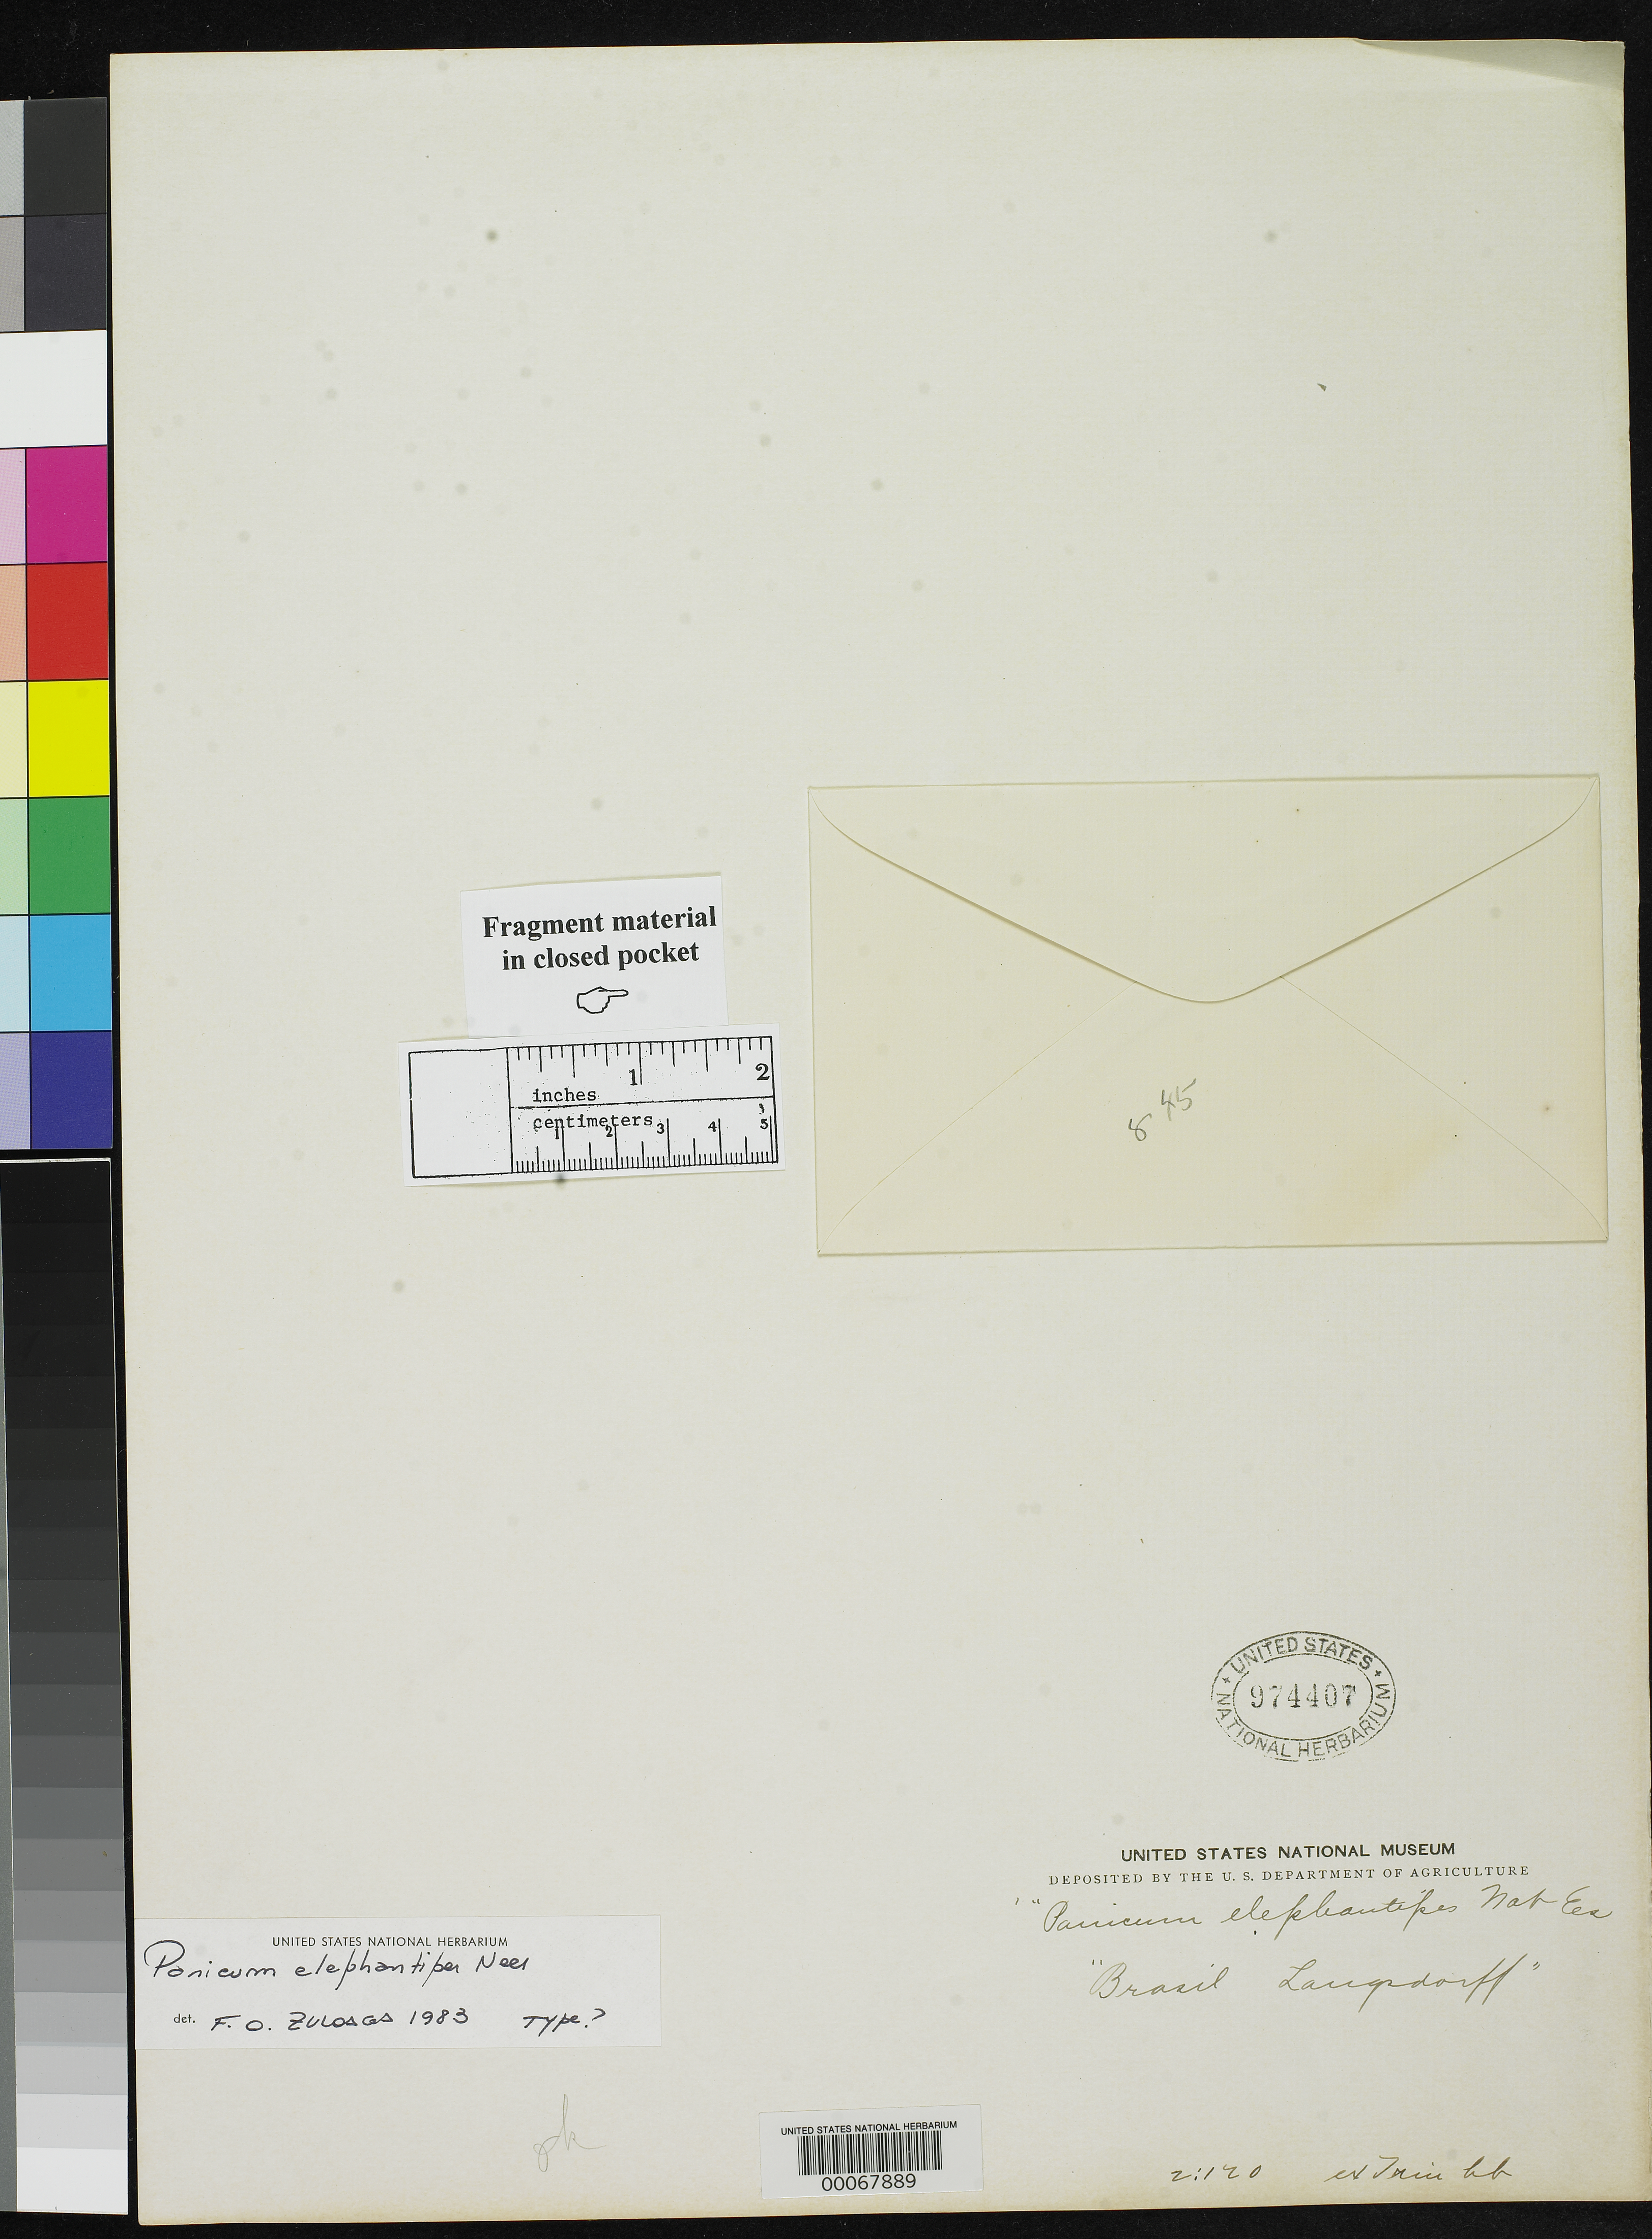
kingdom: Plantae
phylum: Tracheophyta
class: Liliopsida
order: Poales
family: Poaceae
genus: Panicum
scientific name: Panicum elephantipes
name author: Nees in Mart.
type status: Type Fragment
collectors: C. F. Martius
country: Brazil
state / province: Minas Gerais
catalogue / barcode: US 974407